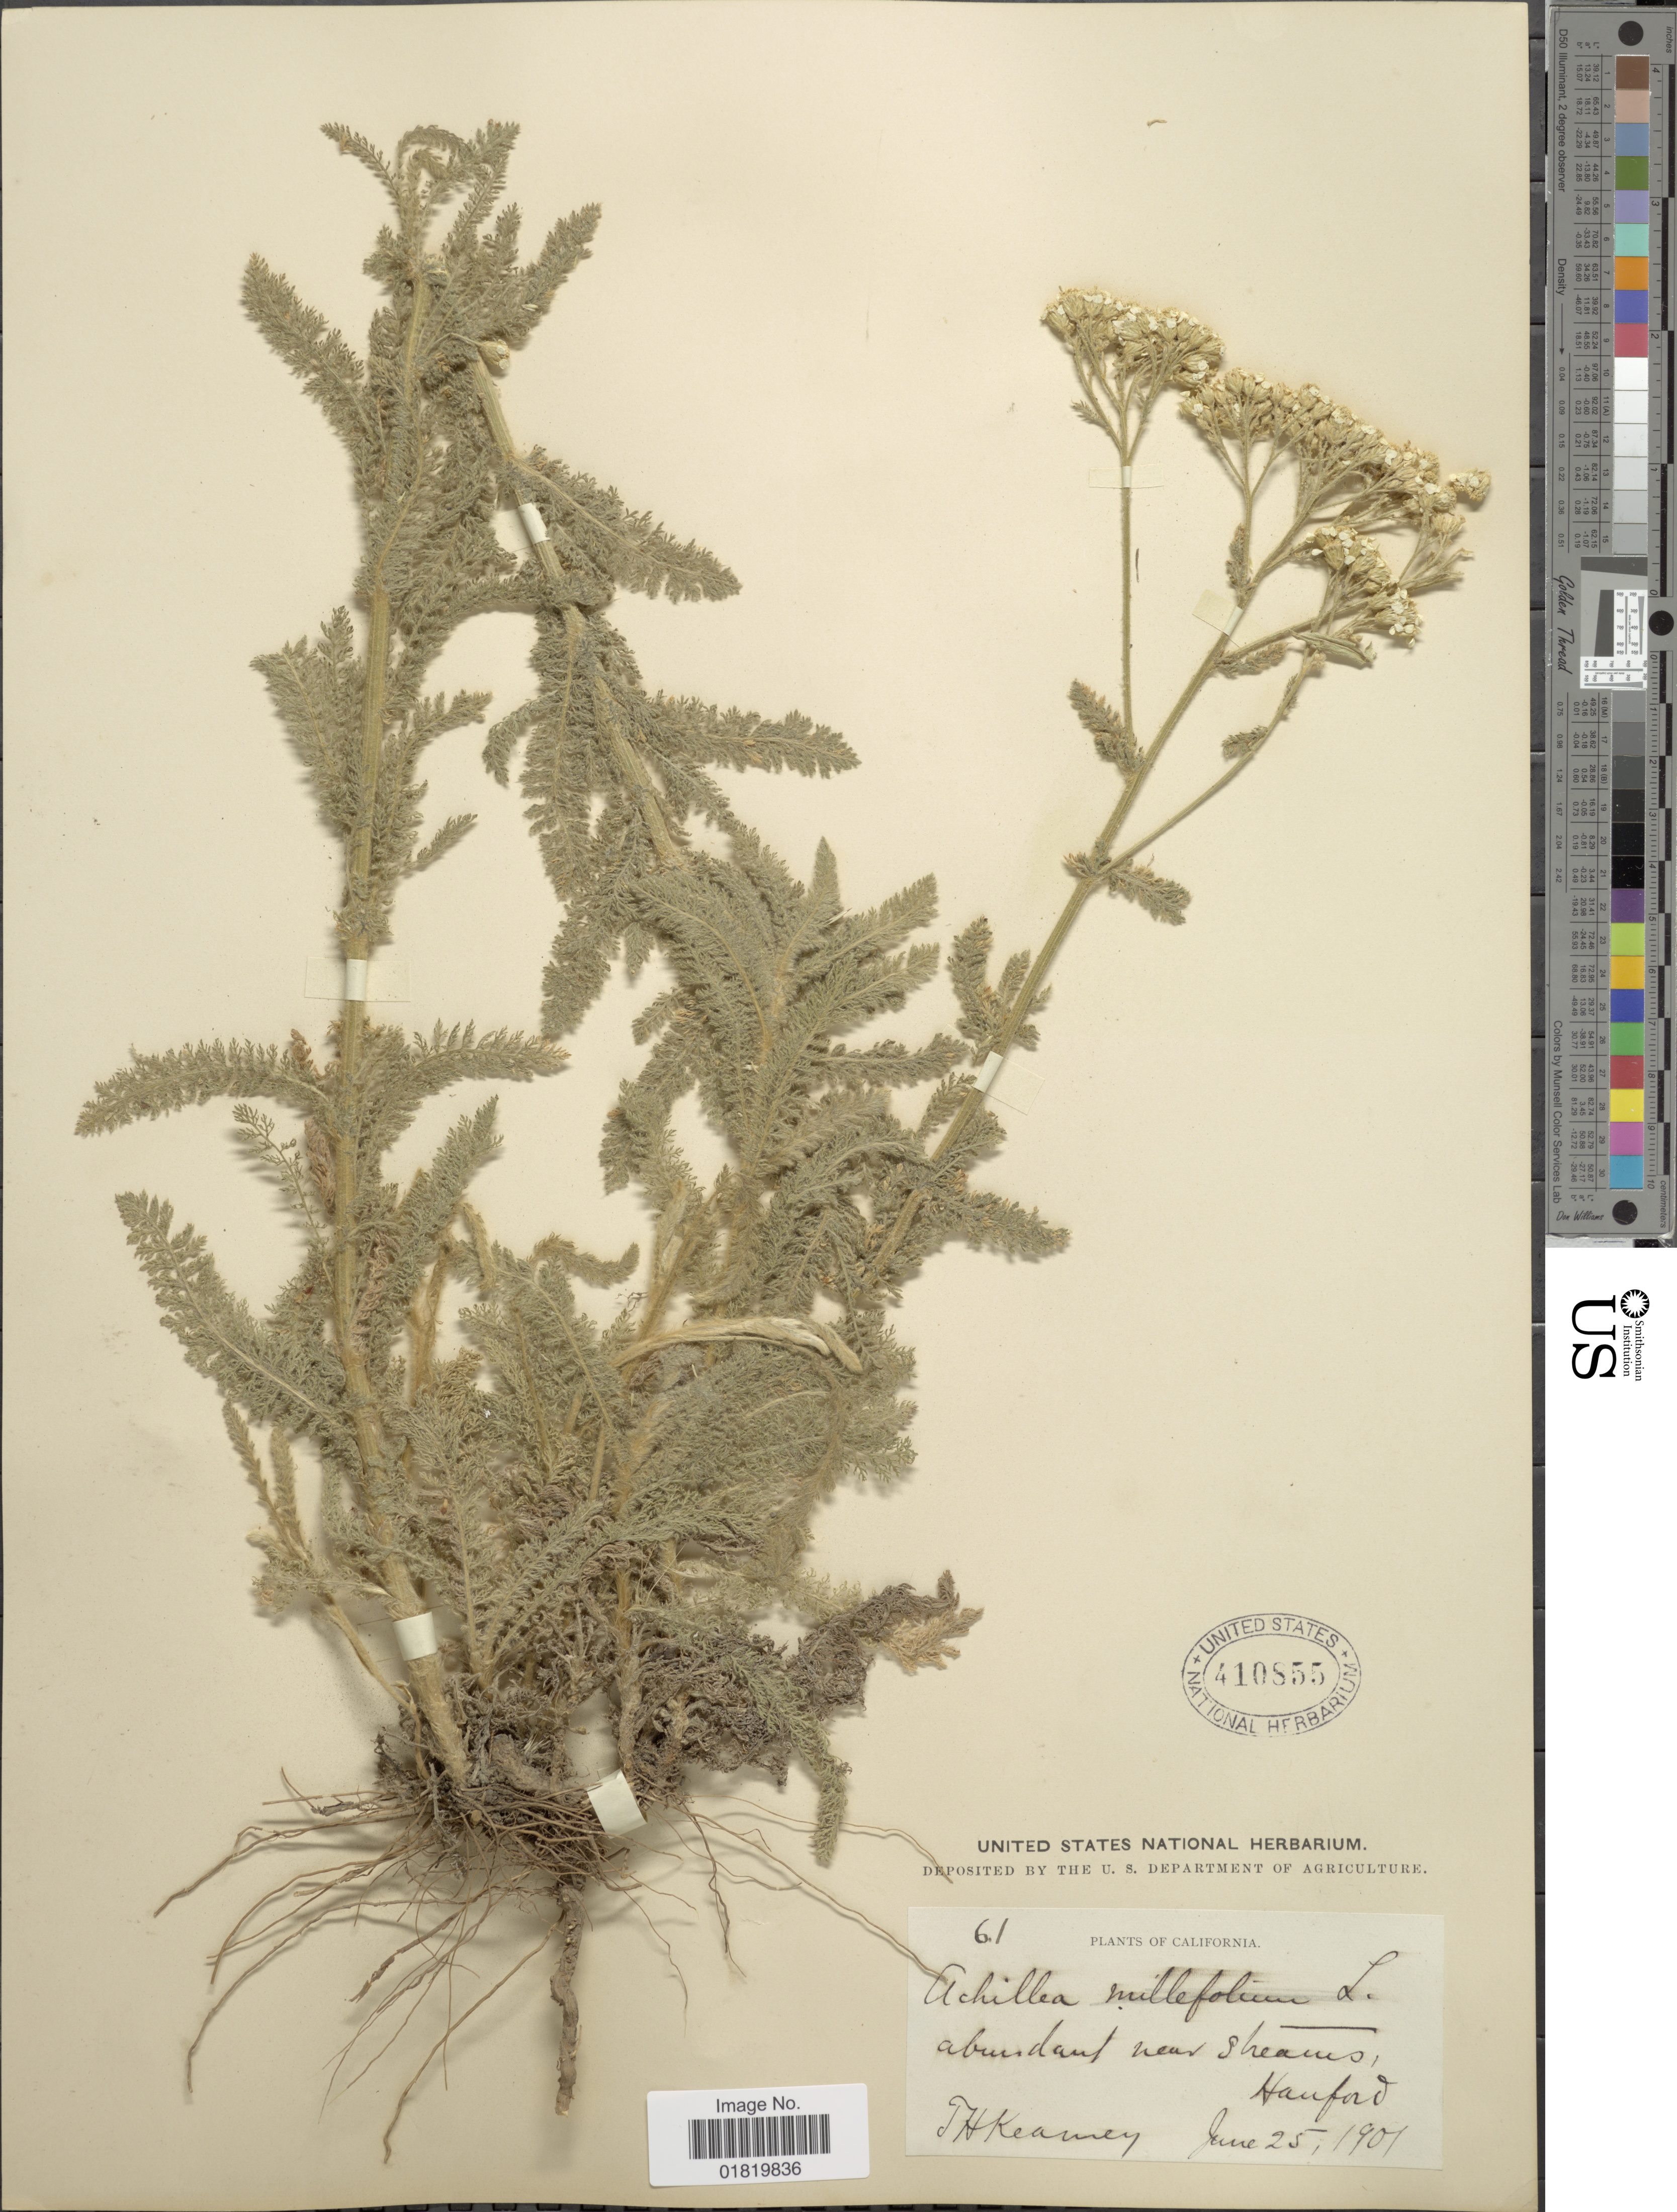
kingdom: Plantae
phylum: Tracheophyta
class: Magnoliopsida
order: Asterales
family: Asteraceae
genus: Achillea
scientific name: Achillea californica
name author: Pollard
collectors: T. H. Kearney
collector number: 61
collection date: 1901-06-25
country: United States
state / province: California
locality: Abundant near Sheams, Hanford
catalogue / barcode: US 410855